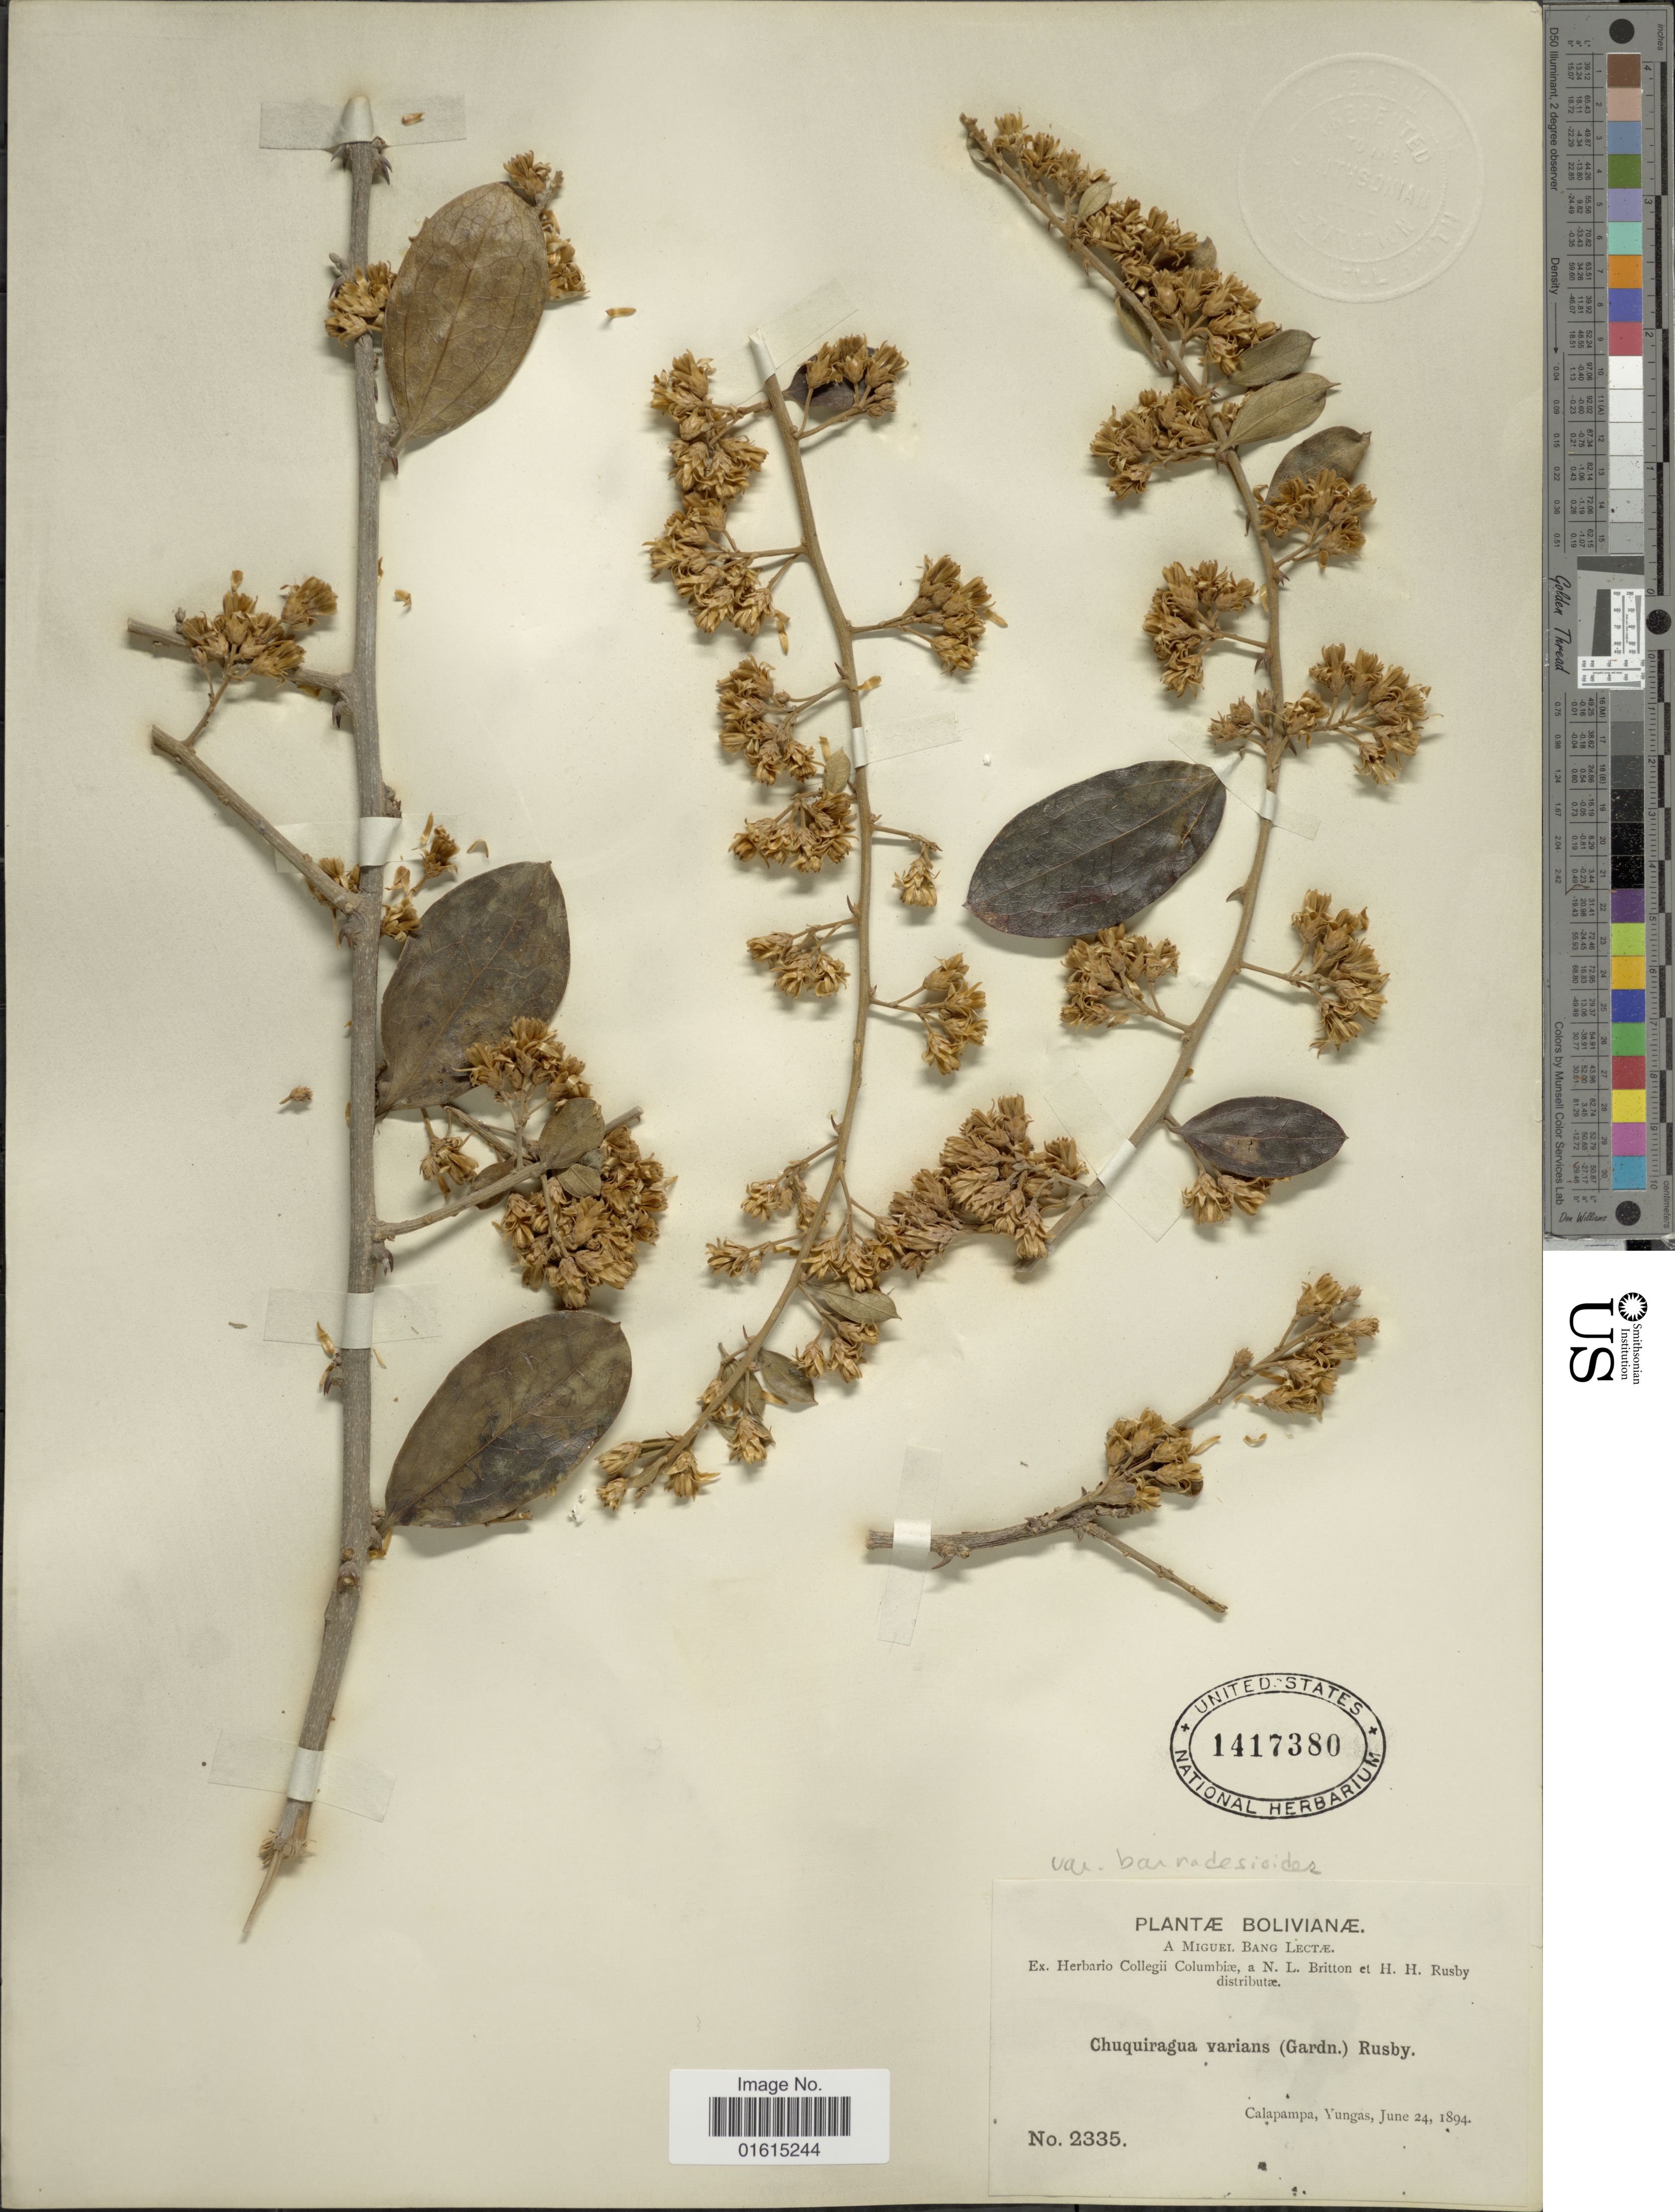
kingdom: Plantae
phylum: Tracheophyta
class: Magnoliopsida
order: Asterales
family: Asteraceae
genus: Dasyphyllum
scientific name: Dasyphyllum brasiliense var. barnadesioides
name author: (Tovar) Cabrera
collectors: M. Bang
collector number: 2335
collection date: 1894-06-24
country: Bolivia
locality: Bolivianae, Calapampa, Yungas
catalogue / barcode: US 1417380